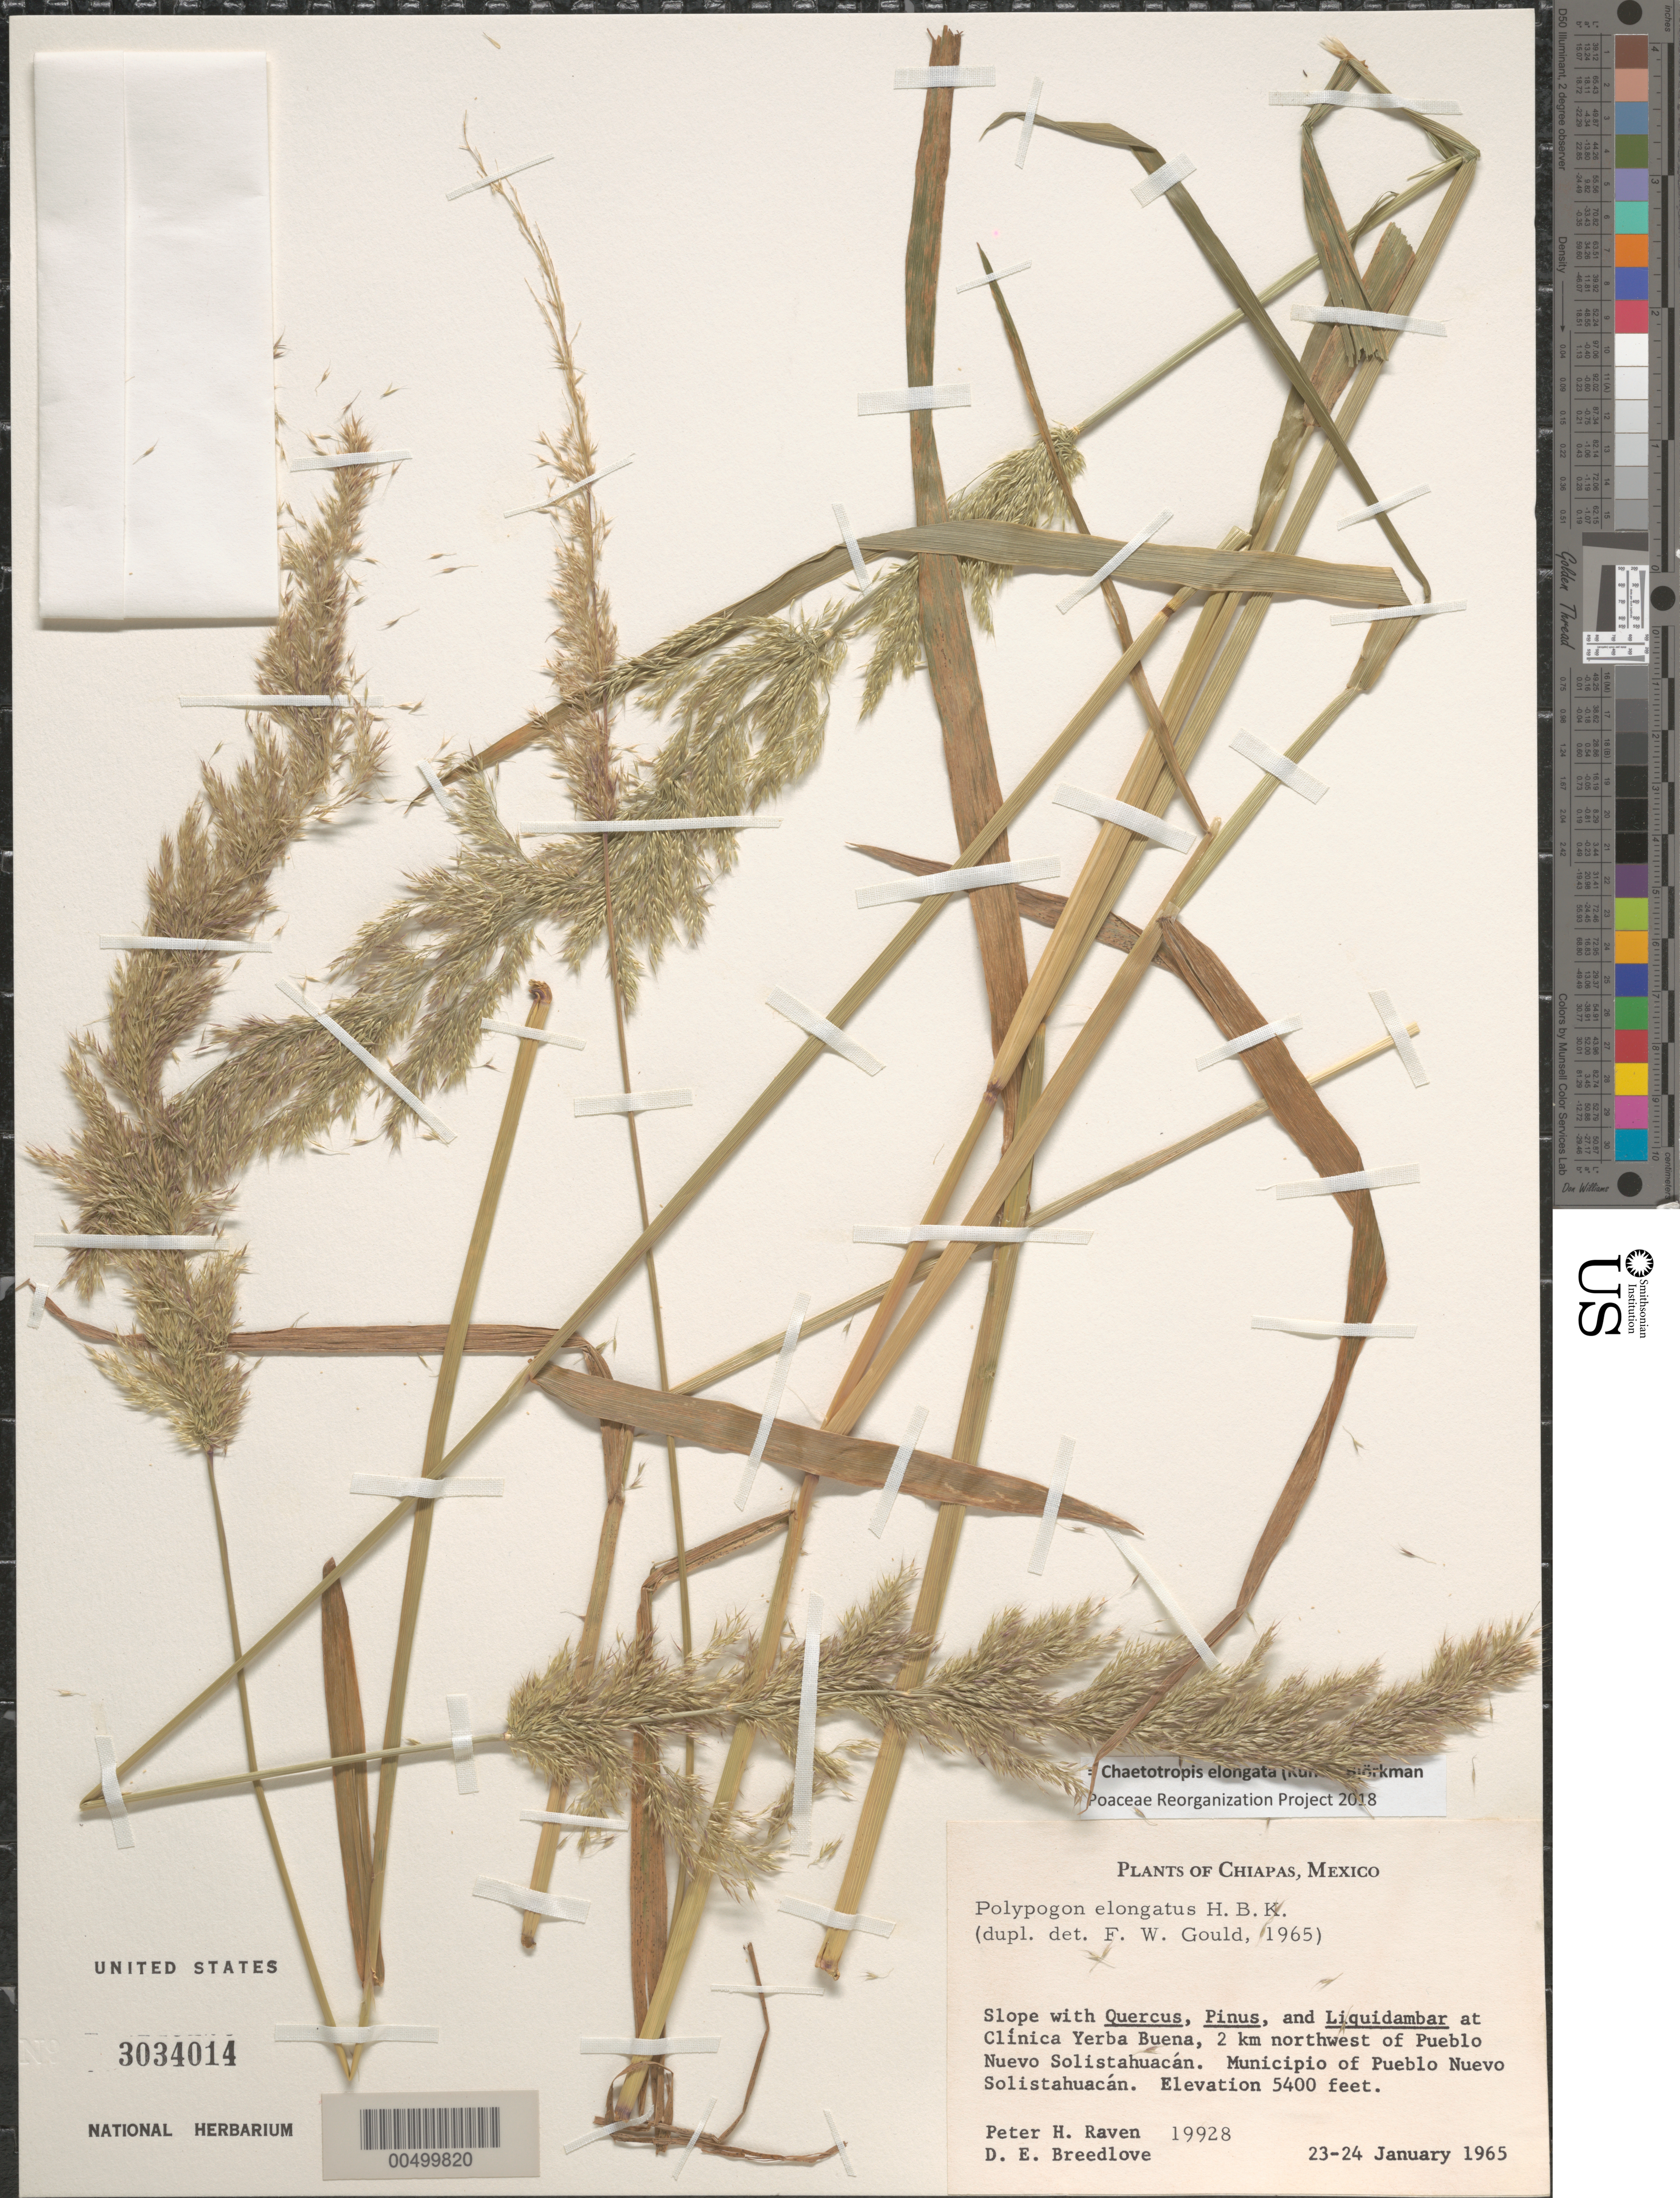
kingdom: Plantae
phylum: Tracheophyta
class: Liliopsida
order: Poales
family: Poaceae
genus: Chaetotropis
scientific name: Chaetotropis elongata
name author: (Kunth) Björkman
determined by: Poaceae Reorganization Project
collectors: D. E. Breedlove & P. H. Raven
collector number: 19928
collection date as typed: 23 Jan 1965 to 24 Jan 1965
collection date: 1965-01-23/1965-01-24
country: Mexico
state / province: Chiapas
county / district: Pueblo Nuevo Solistahuacán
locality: Clinica Yerba Buena, 2 km NW of Pueblo Nuevo Solistahuacán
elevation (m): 1646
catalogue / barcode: US 3034014